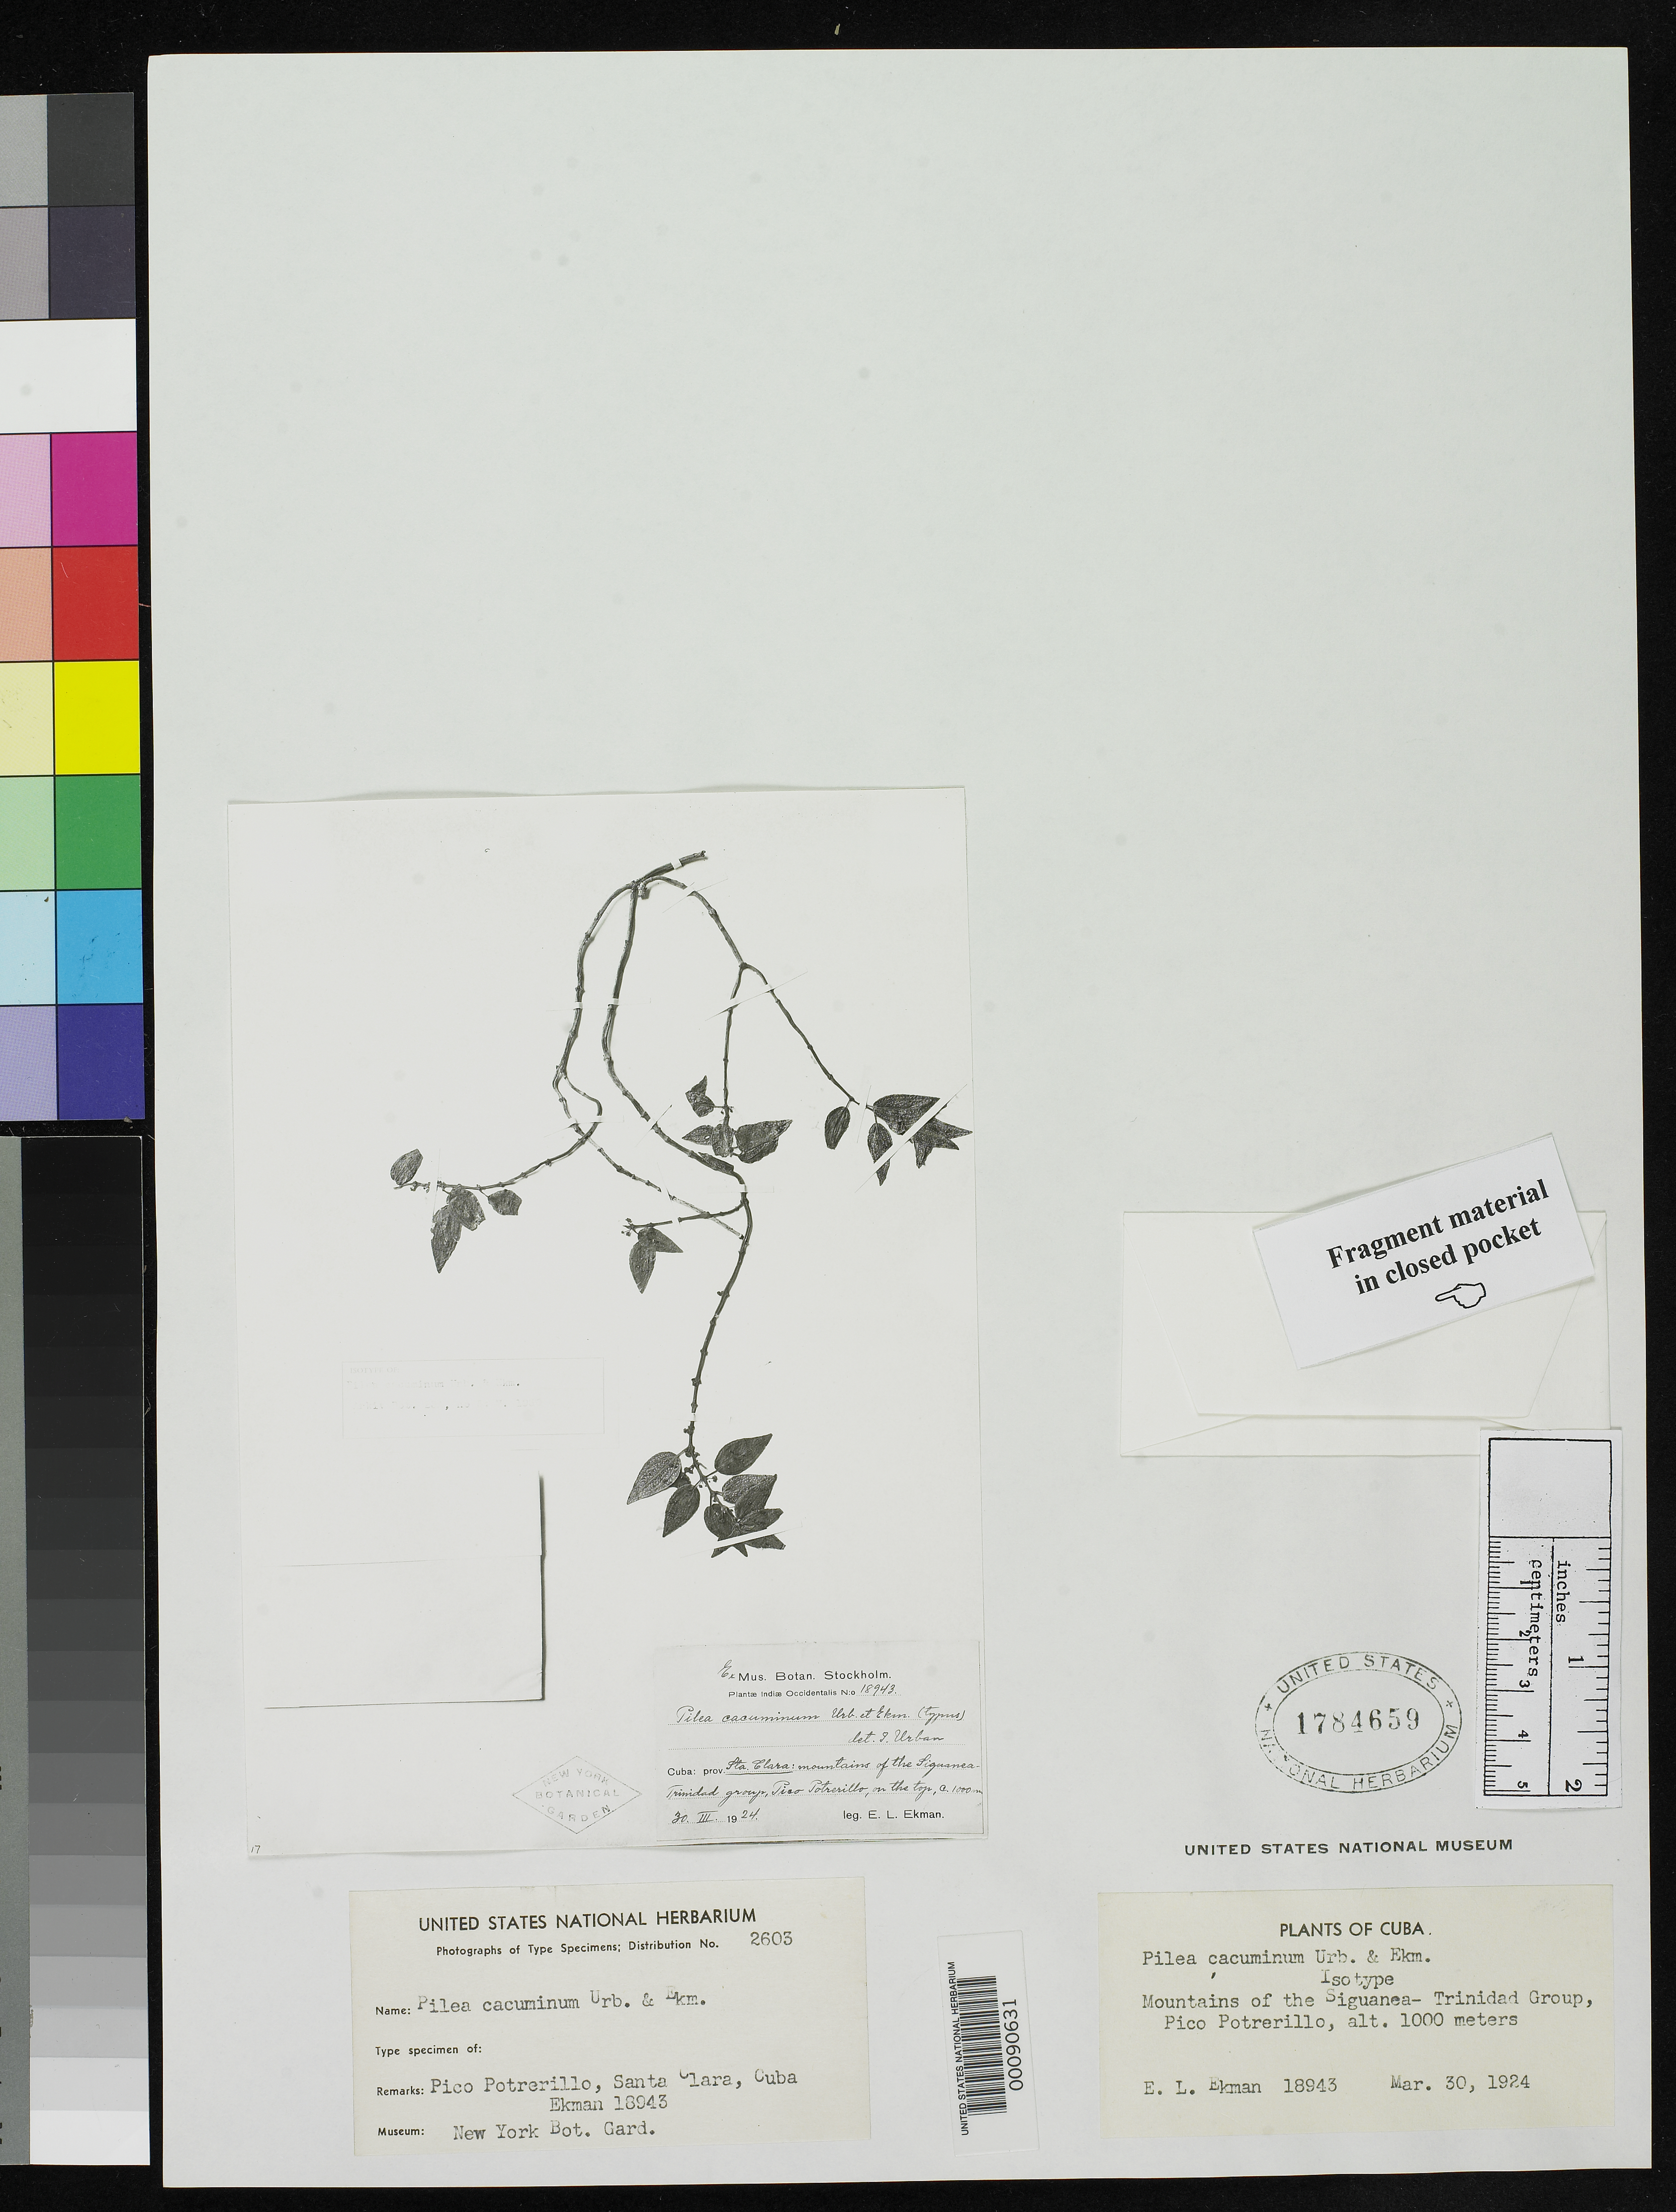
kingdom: Plantae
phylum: Tracheophyta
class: Magnoliopsida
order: Rosales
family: Urticaceae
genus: Pilea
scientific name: Pilea cacuminum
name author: Urb. & Ekman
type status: Isotype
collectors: E. L. Ekman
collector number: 18943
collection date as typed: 30 Mar 1924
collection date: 1924-03-30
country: Cuba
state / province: Las Villas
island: Greater Antilles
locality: Pico Potrerillo.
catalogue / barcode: US 1784659